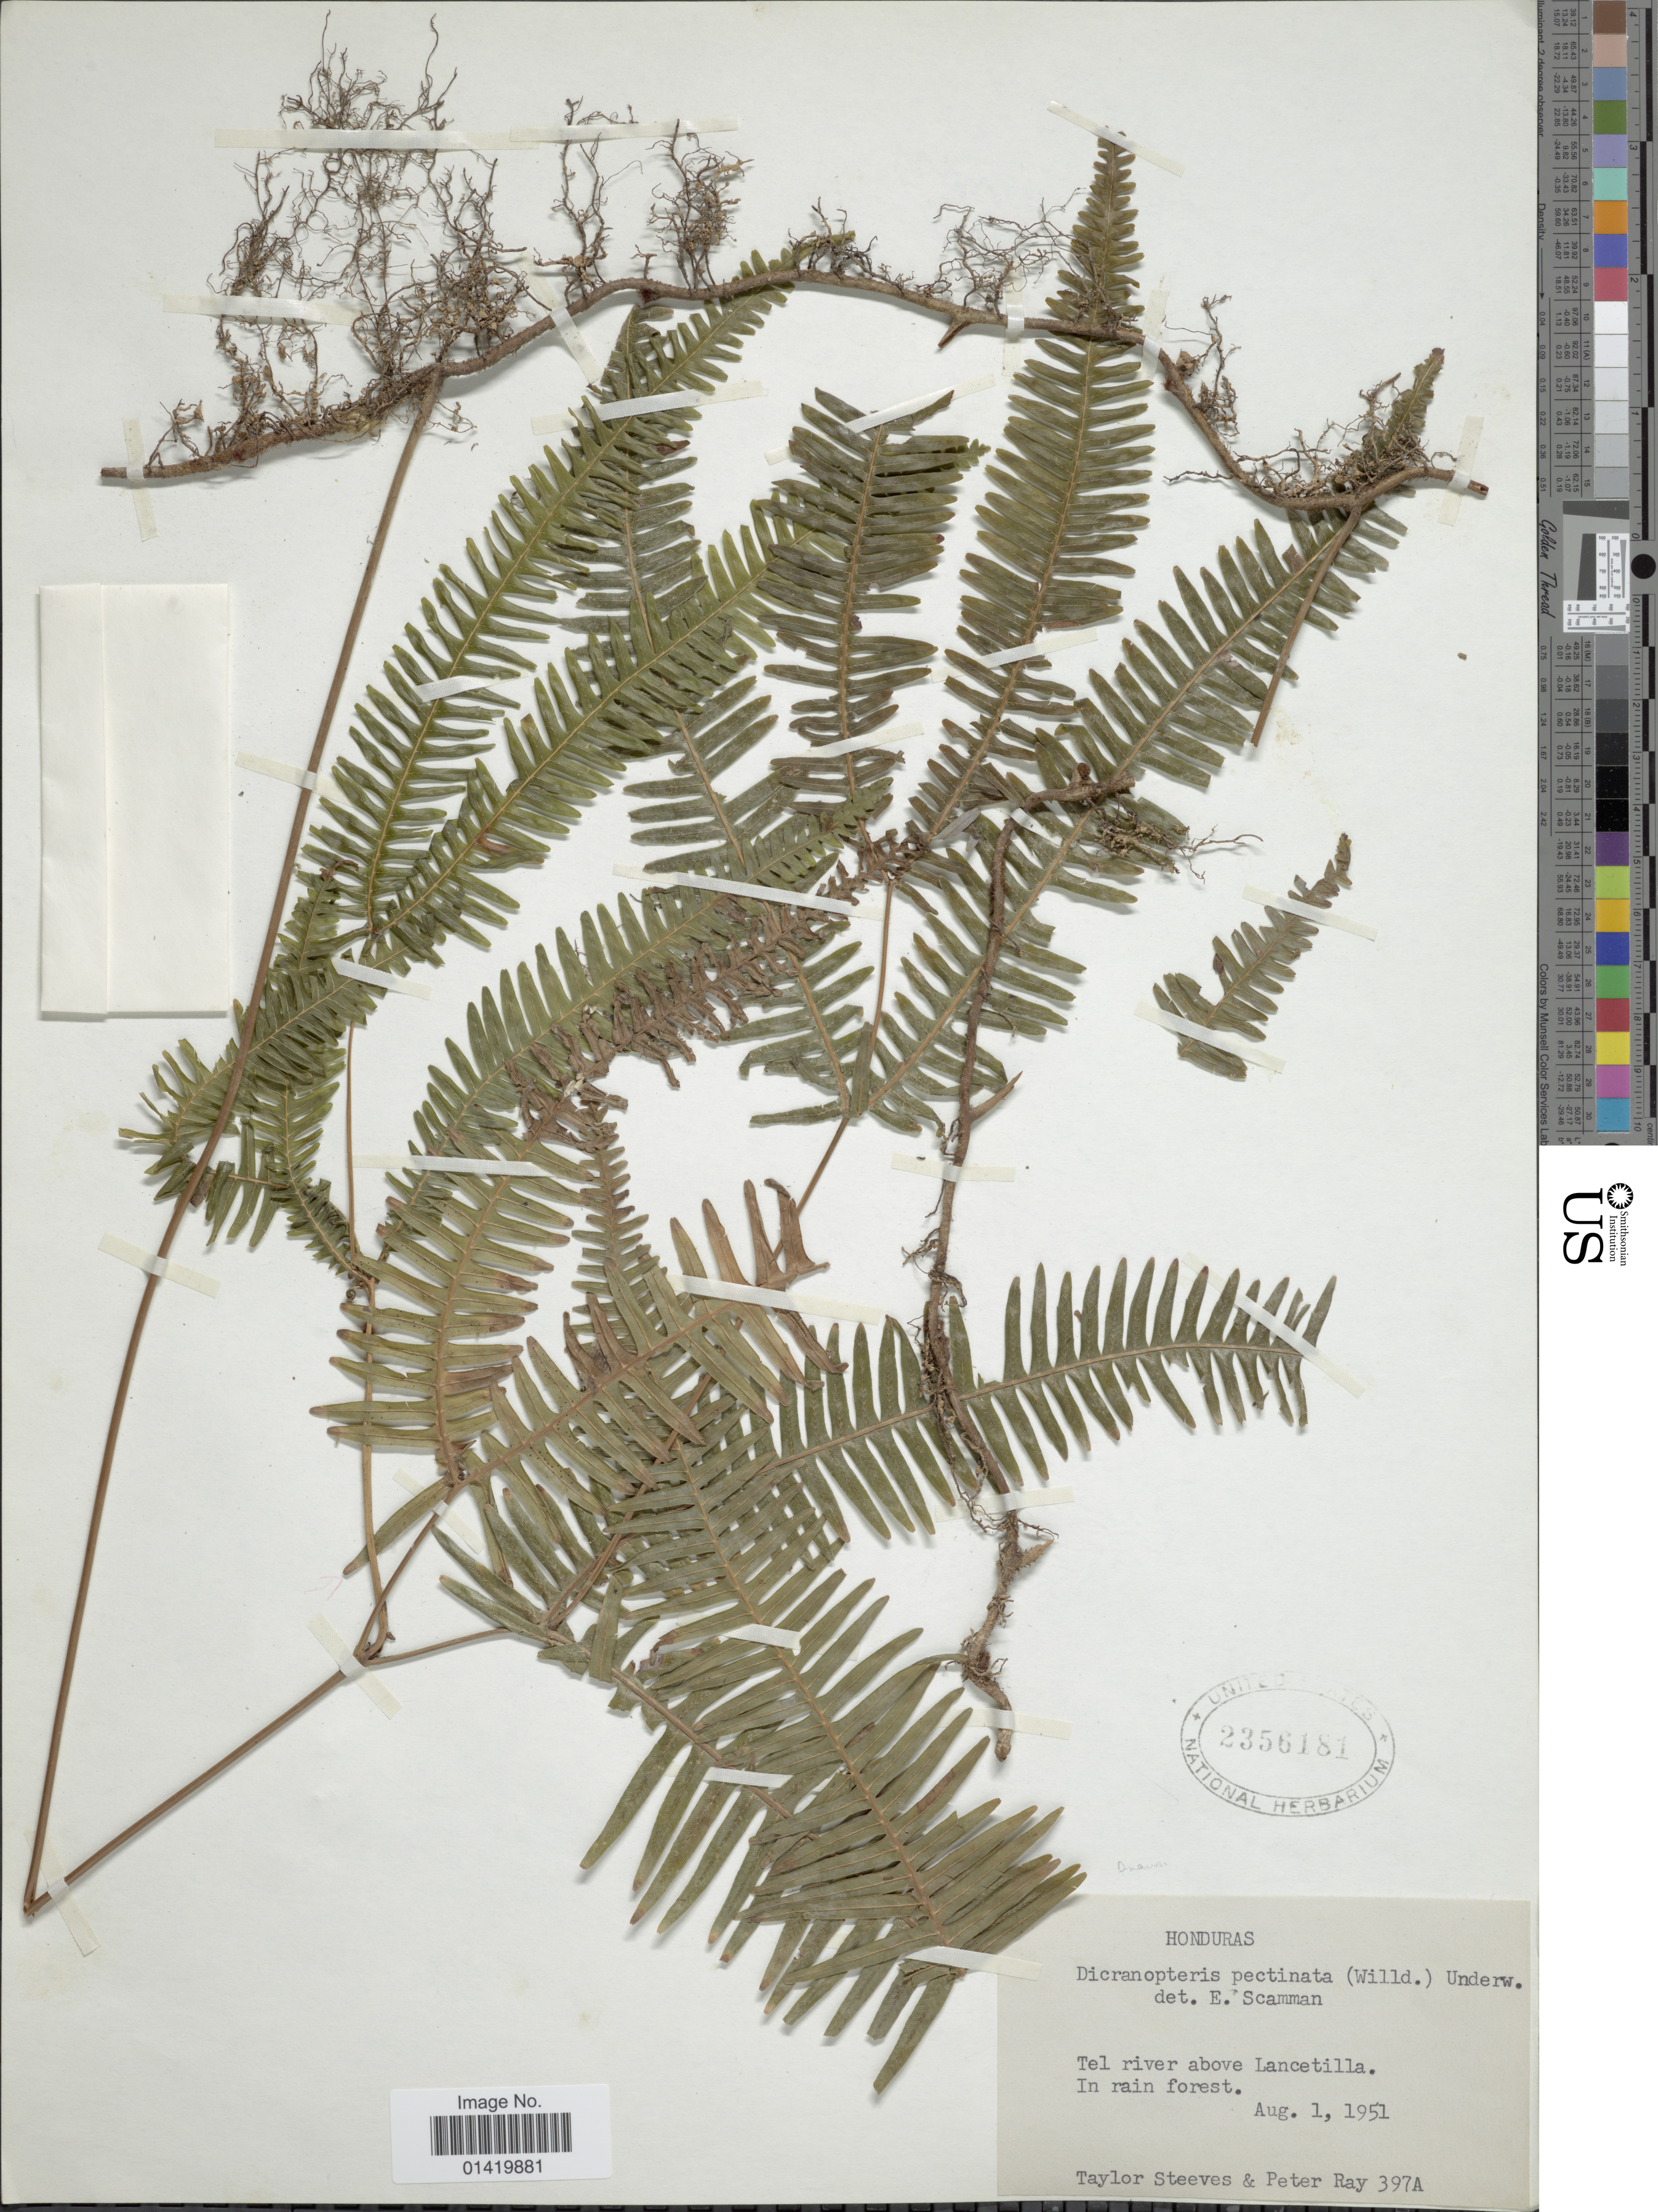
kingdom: Plantae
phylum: Tracheophyta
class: Polypodiopsida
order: Gleicheniales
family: Gleicheniaceae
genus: Gleichenella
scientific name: Gleichenella pectinata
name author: (Willd.) Ching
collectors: T. Steeves & P. Ray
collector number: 397A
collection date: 1951-08-01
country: Honduras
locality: Tel river above Lancetilla. In rain forest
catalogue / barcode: US 2356181